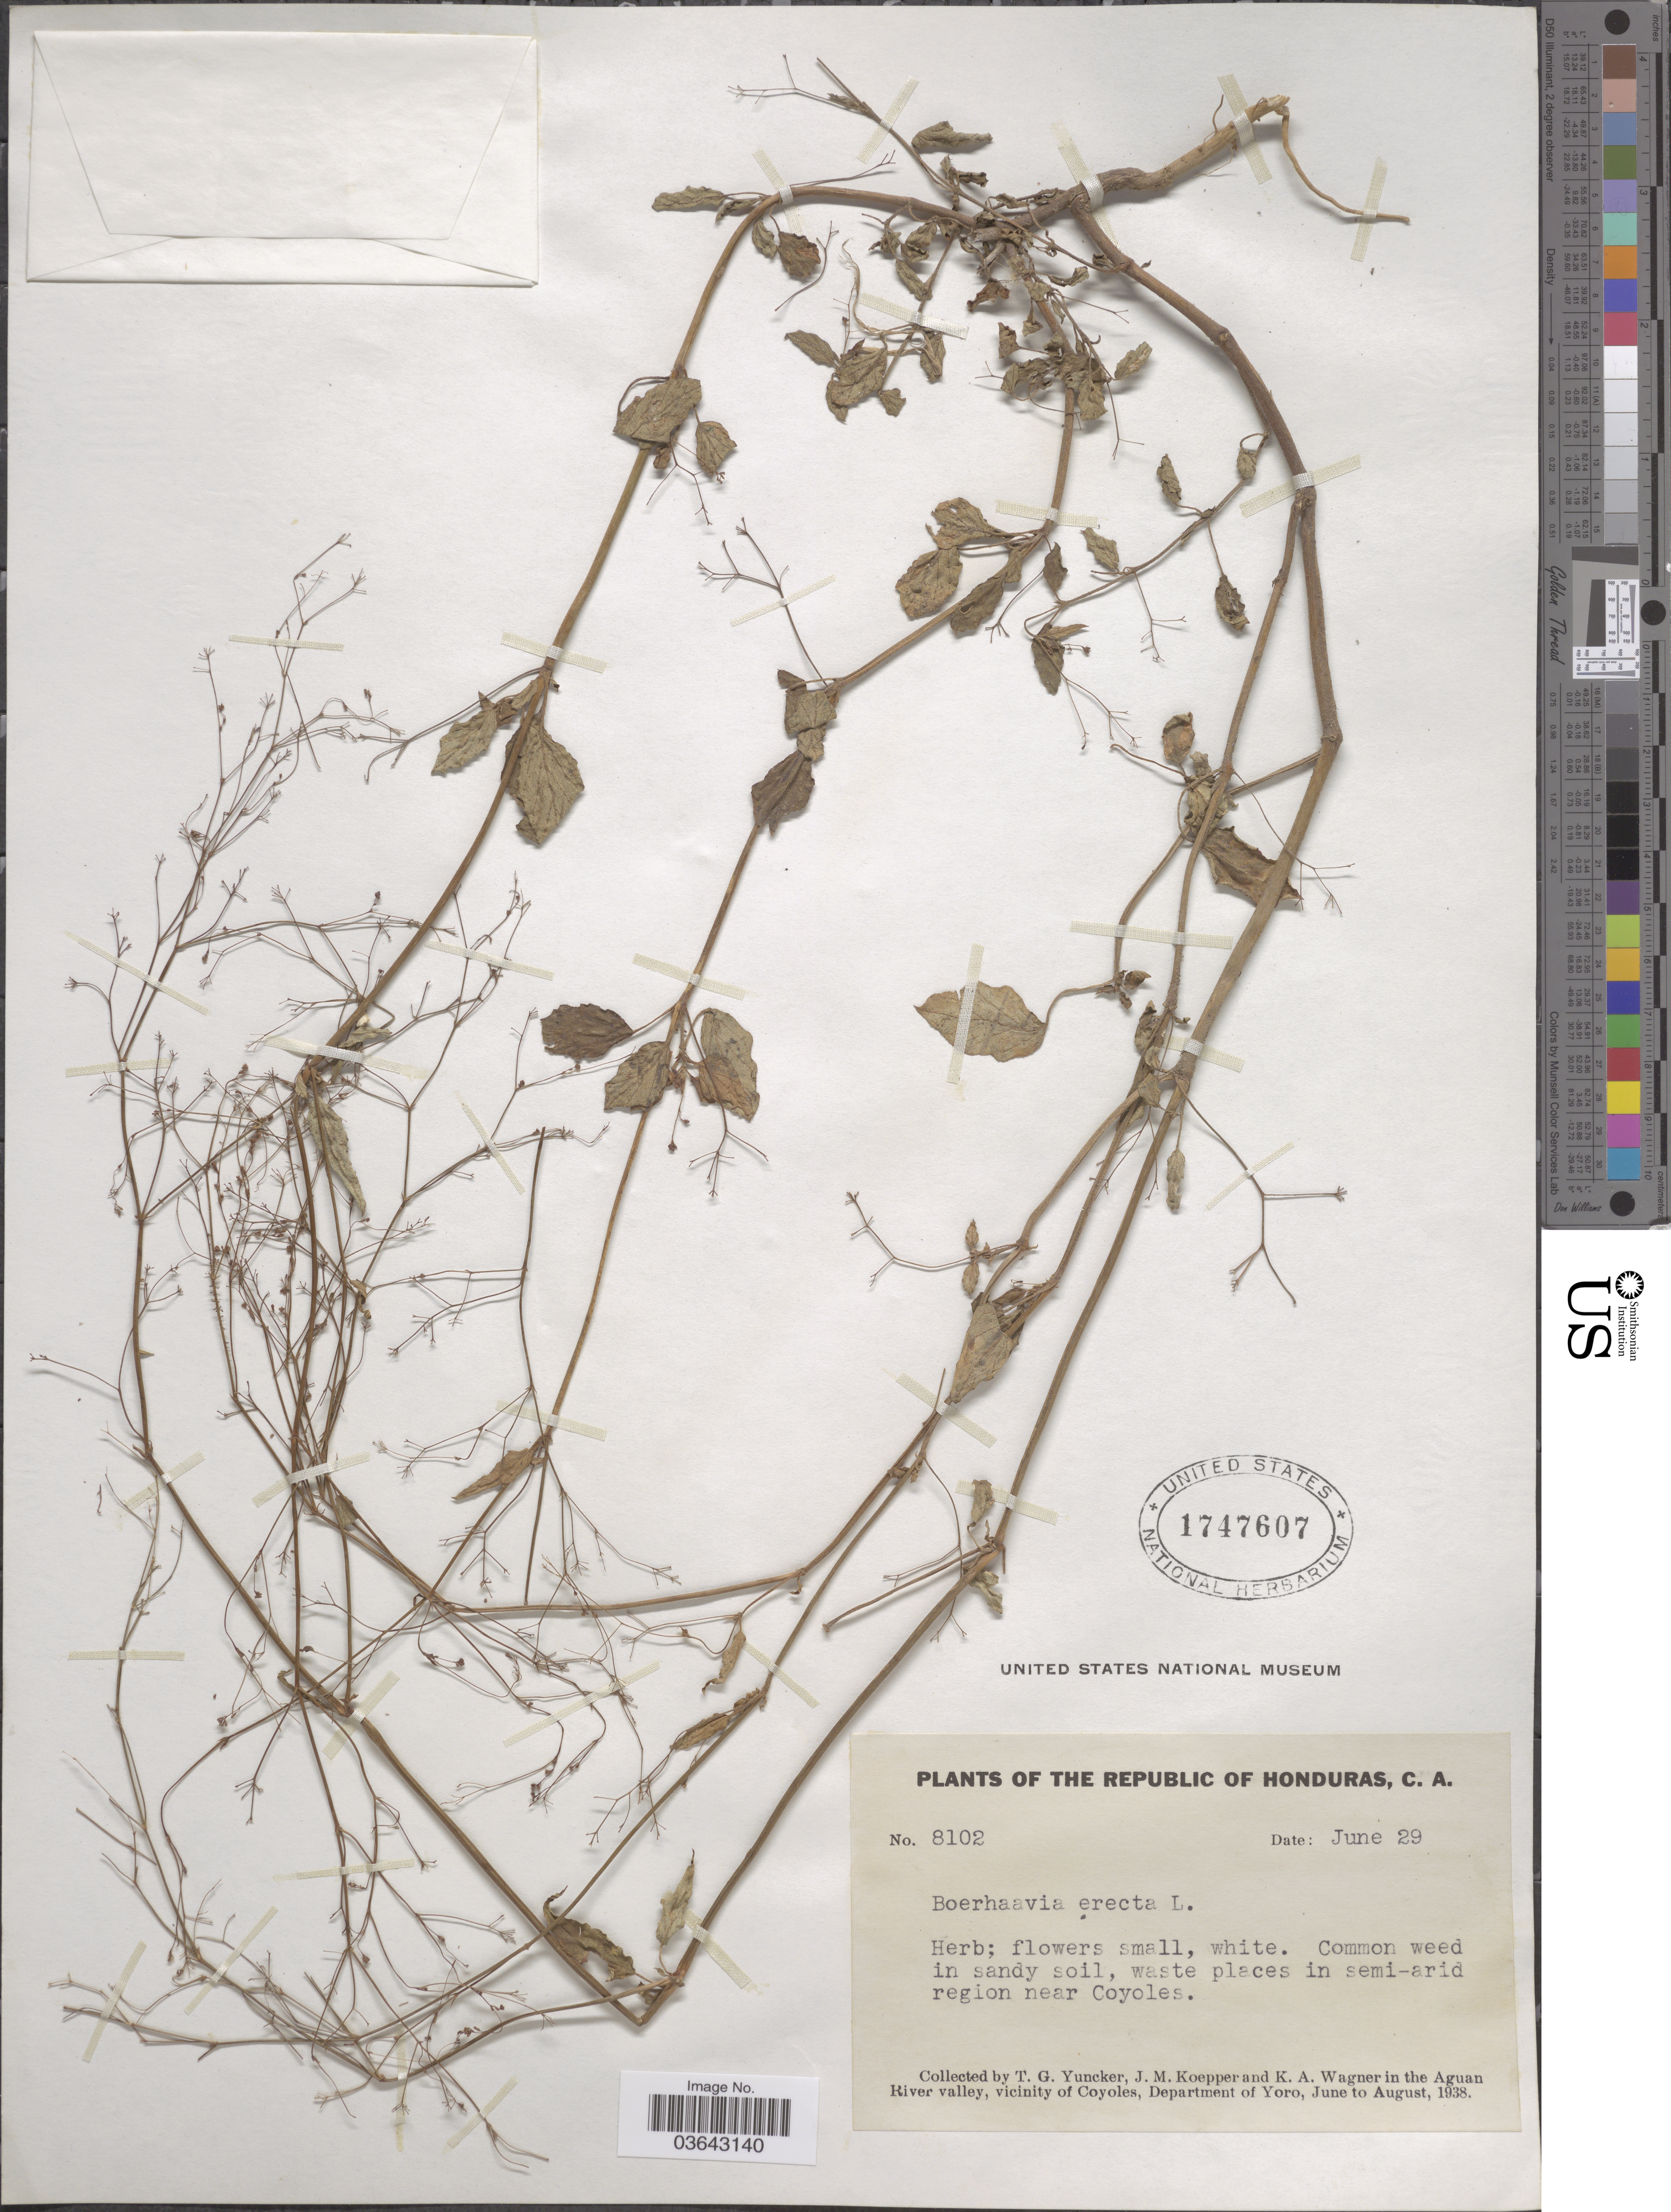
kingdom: Plantae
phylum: Tracheophyta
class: Magnoliopsida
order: Caryophyllales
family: Nyctaginaceae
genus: Boerhavia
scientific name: Boerhavia erecta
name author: L.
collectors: T. G. Yuncker, J. M. Koepper & K. A. Wagner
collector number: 8102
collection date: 1938-06-29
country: Honduras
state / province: Yoro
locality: The Republic of Honduras. Waste places in semi-arid region near Coyoles. In the Aguan River valley, vicinity of Coyoles, Department of Yoro.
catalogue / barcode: US 1747607